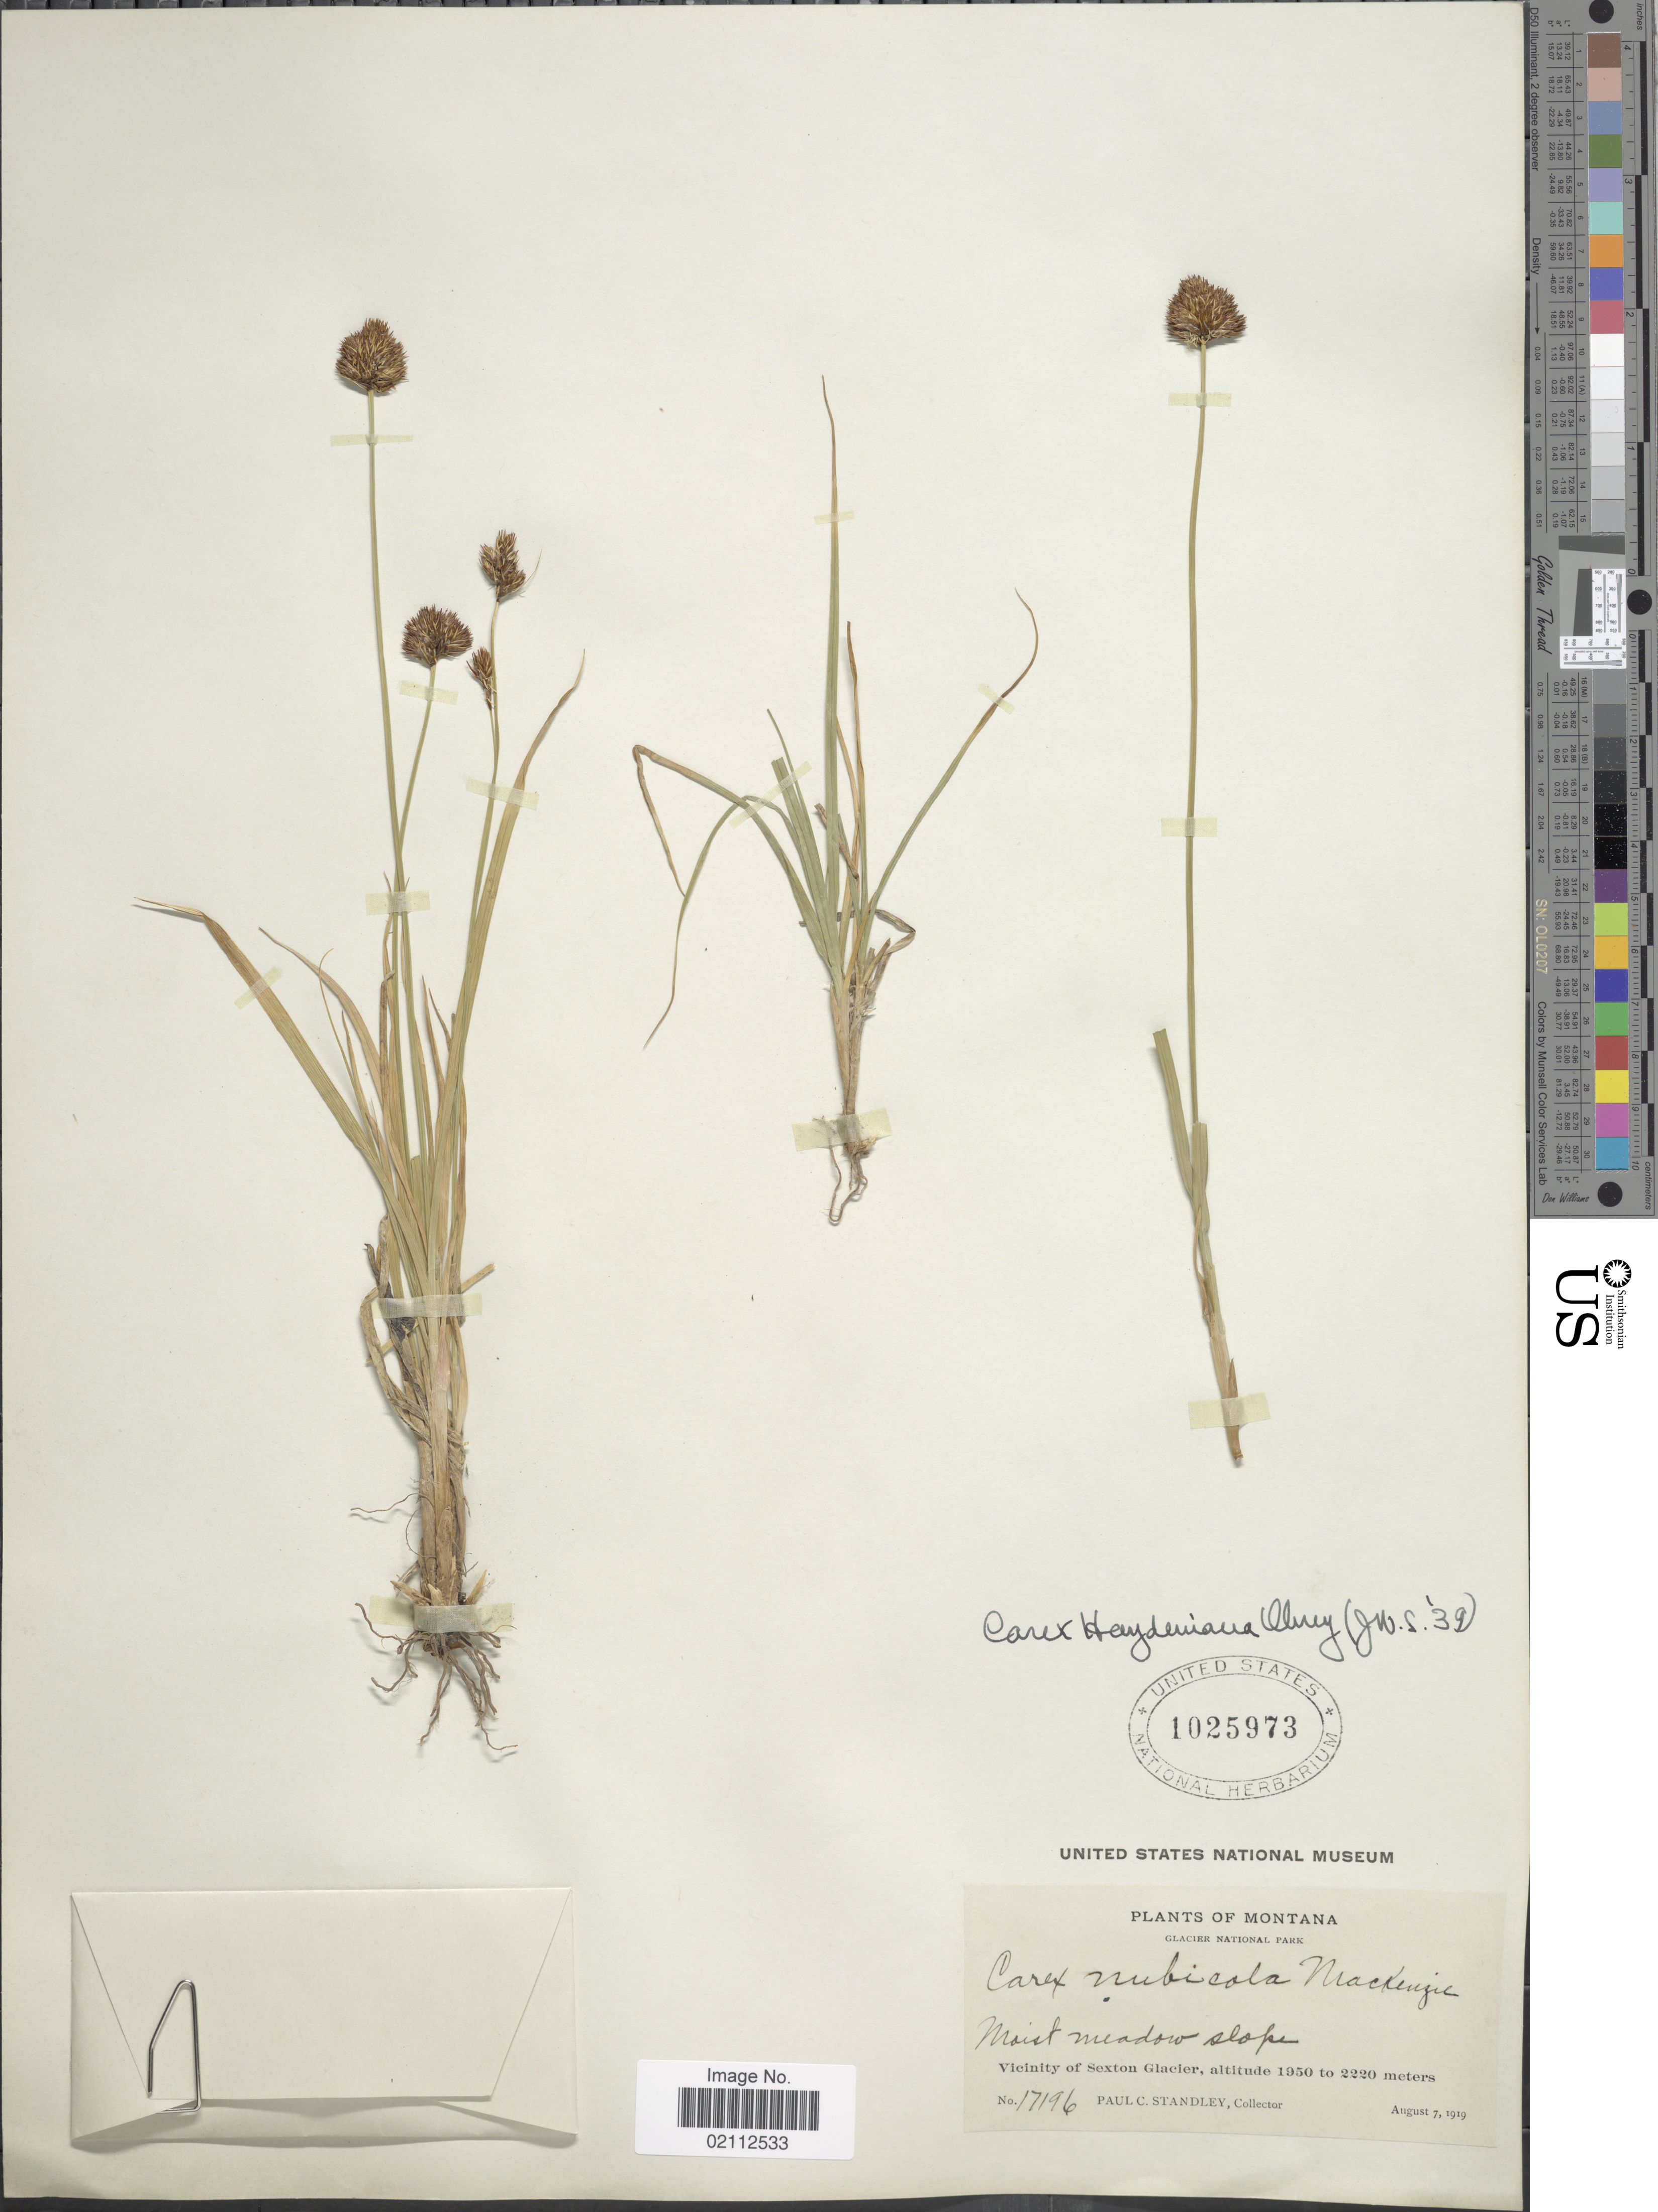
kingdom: Plantae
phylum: Tracheophyta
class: Liliopsida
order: Poales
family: Cyperaceae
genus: Carex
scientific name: Carex haydeniana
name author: Olney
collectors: P. C. Standley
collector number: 17196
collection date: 1919-08-07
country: United States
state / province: Montana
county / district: Glacier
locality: Glacier National Park, moist meadow slope, Vicinity of Sexton Glacier.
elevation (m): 1950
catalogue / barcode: US 1025973